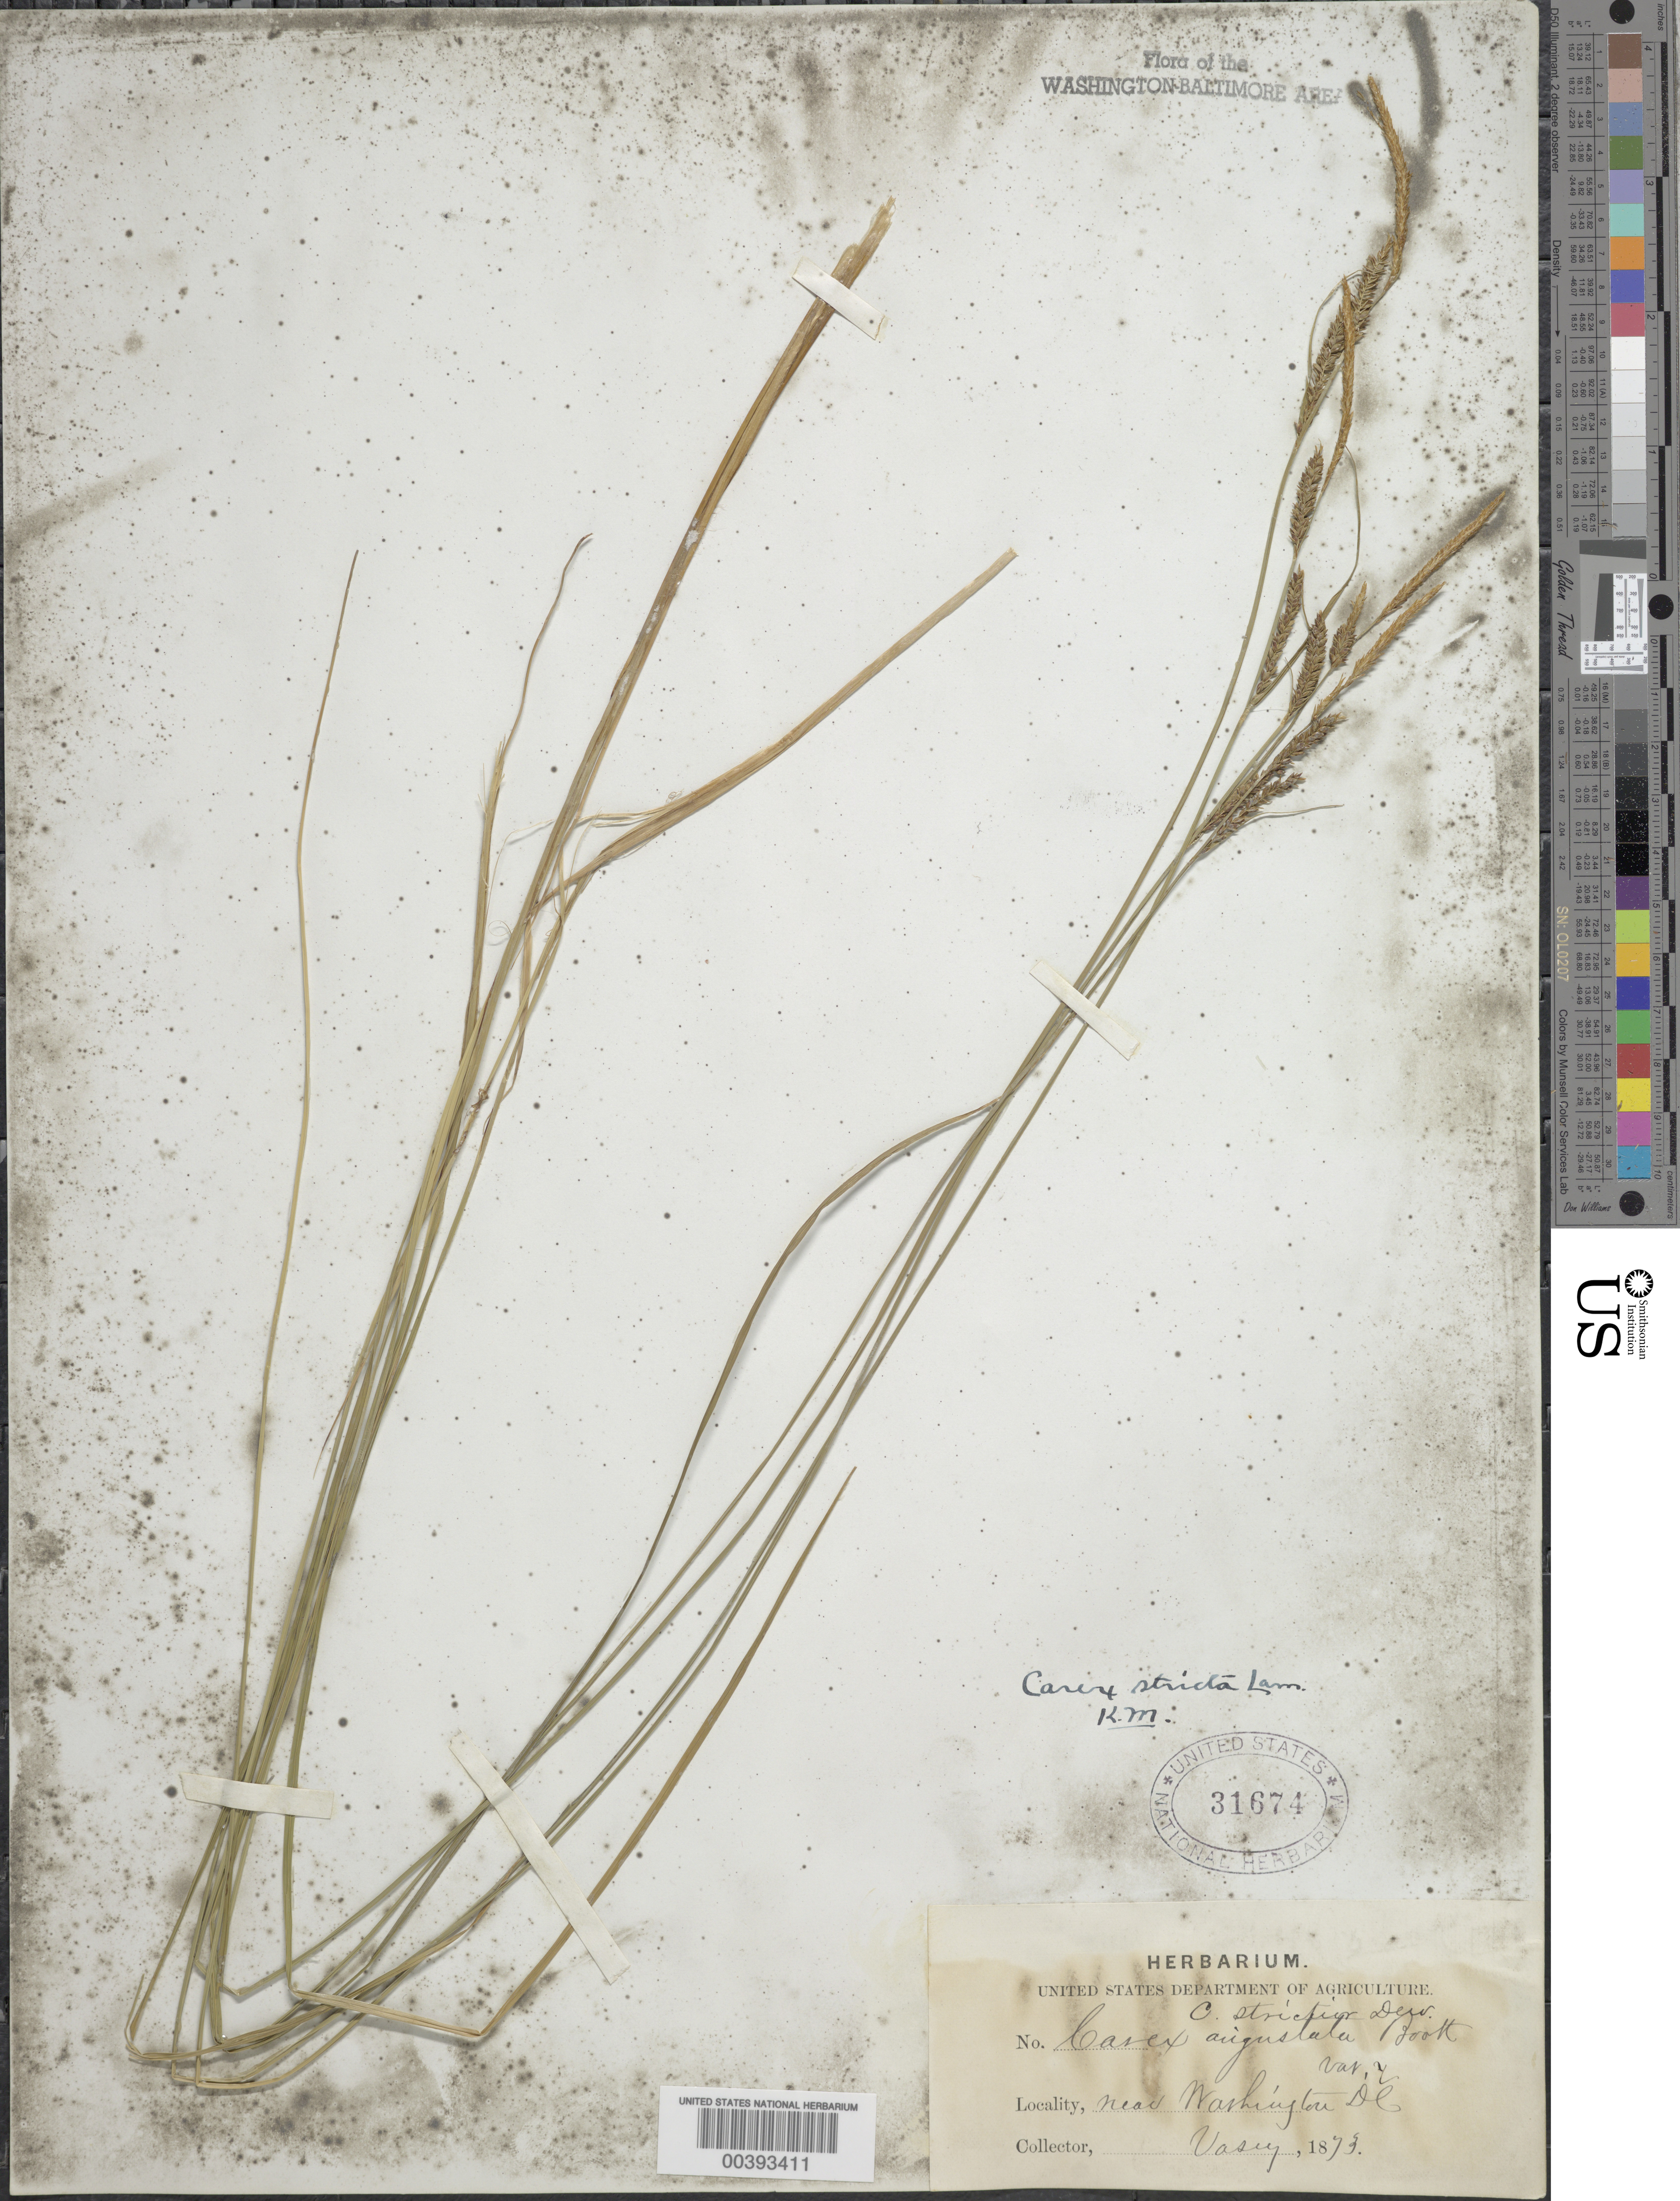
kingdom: Plantae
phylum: Tracheophyta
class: Liliopsida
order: Poales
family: Cyperaceae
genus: Carex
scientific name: Carex stricta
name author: Lam.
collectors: G. Vasey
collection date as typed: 1873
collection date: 1873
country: United States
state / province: District of Columbia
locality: Washington DC Area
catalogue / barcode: US 31674